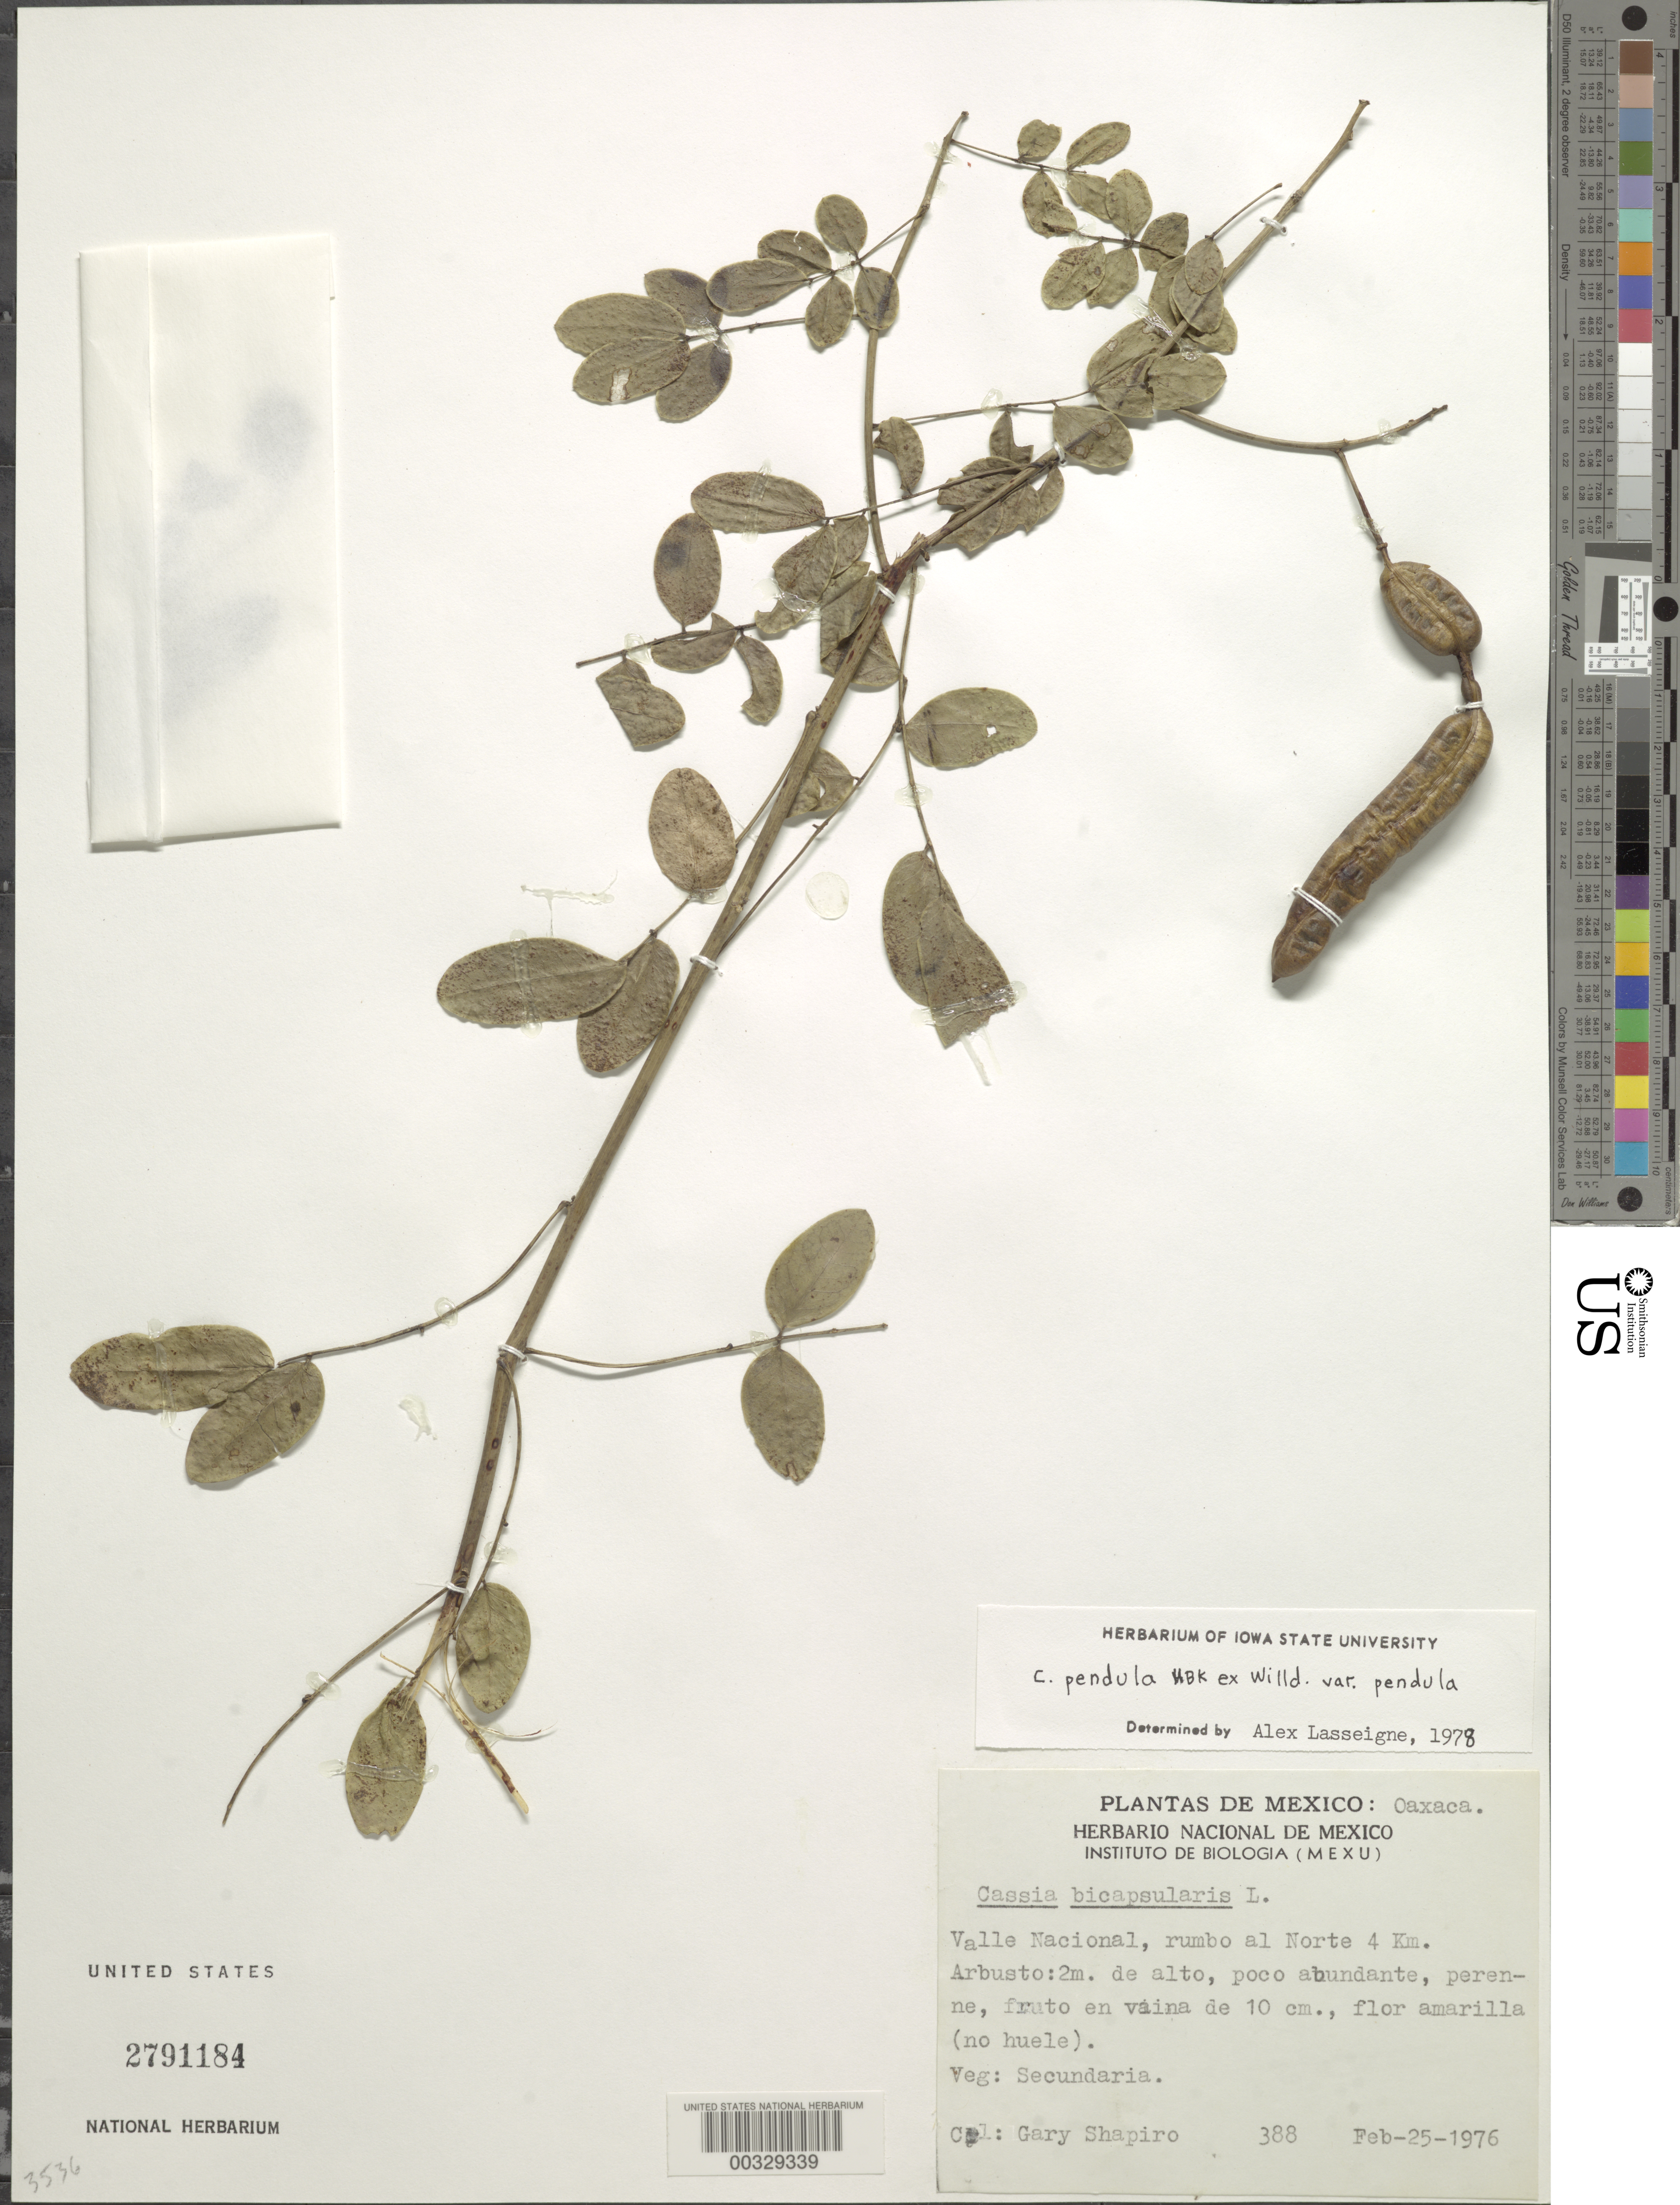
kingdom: Plantae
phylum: Tracheophyta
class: Magnoliopsida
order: Fabales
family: Fabaceae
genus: Senna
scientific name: Senna pendula var. pendula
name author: (Humb. & Bonpl. ex Willd.) H.S. Irwin & Barneby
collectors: G. Shapiro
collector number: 388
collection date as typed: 25 Feb 1976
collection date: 1976-02-25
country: Mexico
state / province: Oaxaca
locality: Valle nacional, road to the n 4 km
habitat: Secondary vegetation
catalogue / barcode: US 2791184